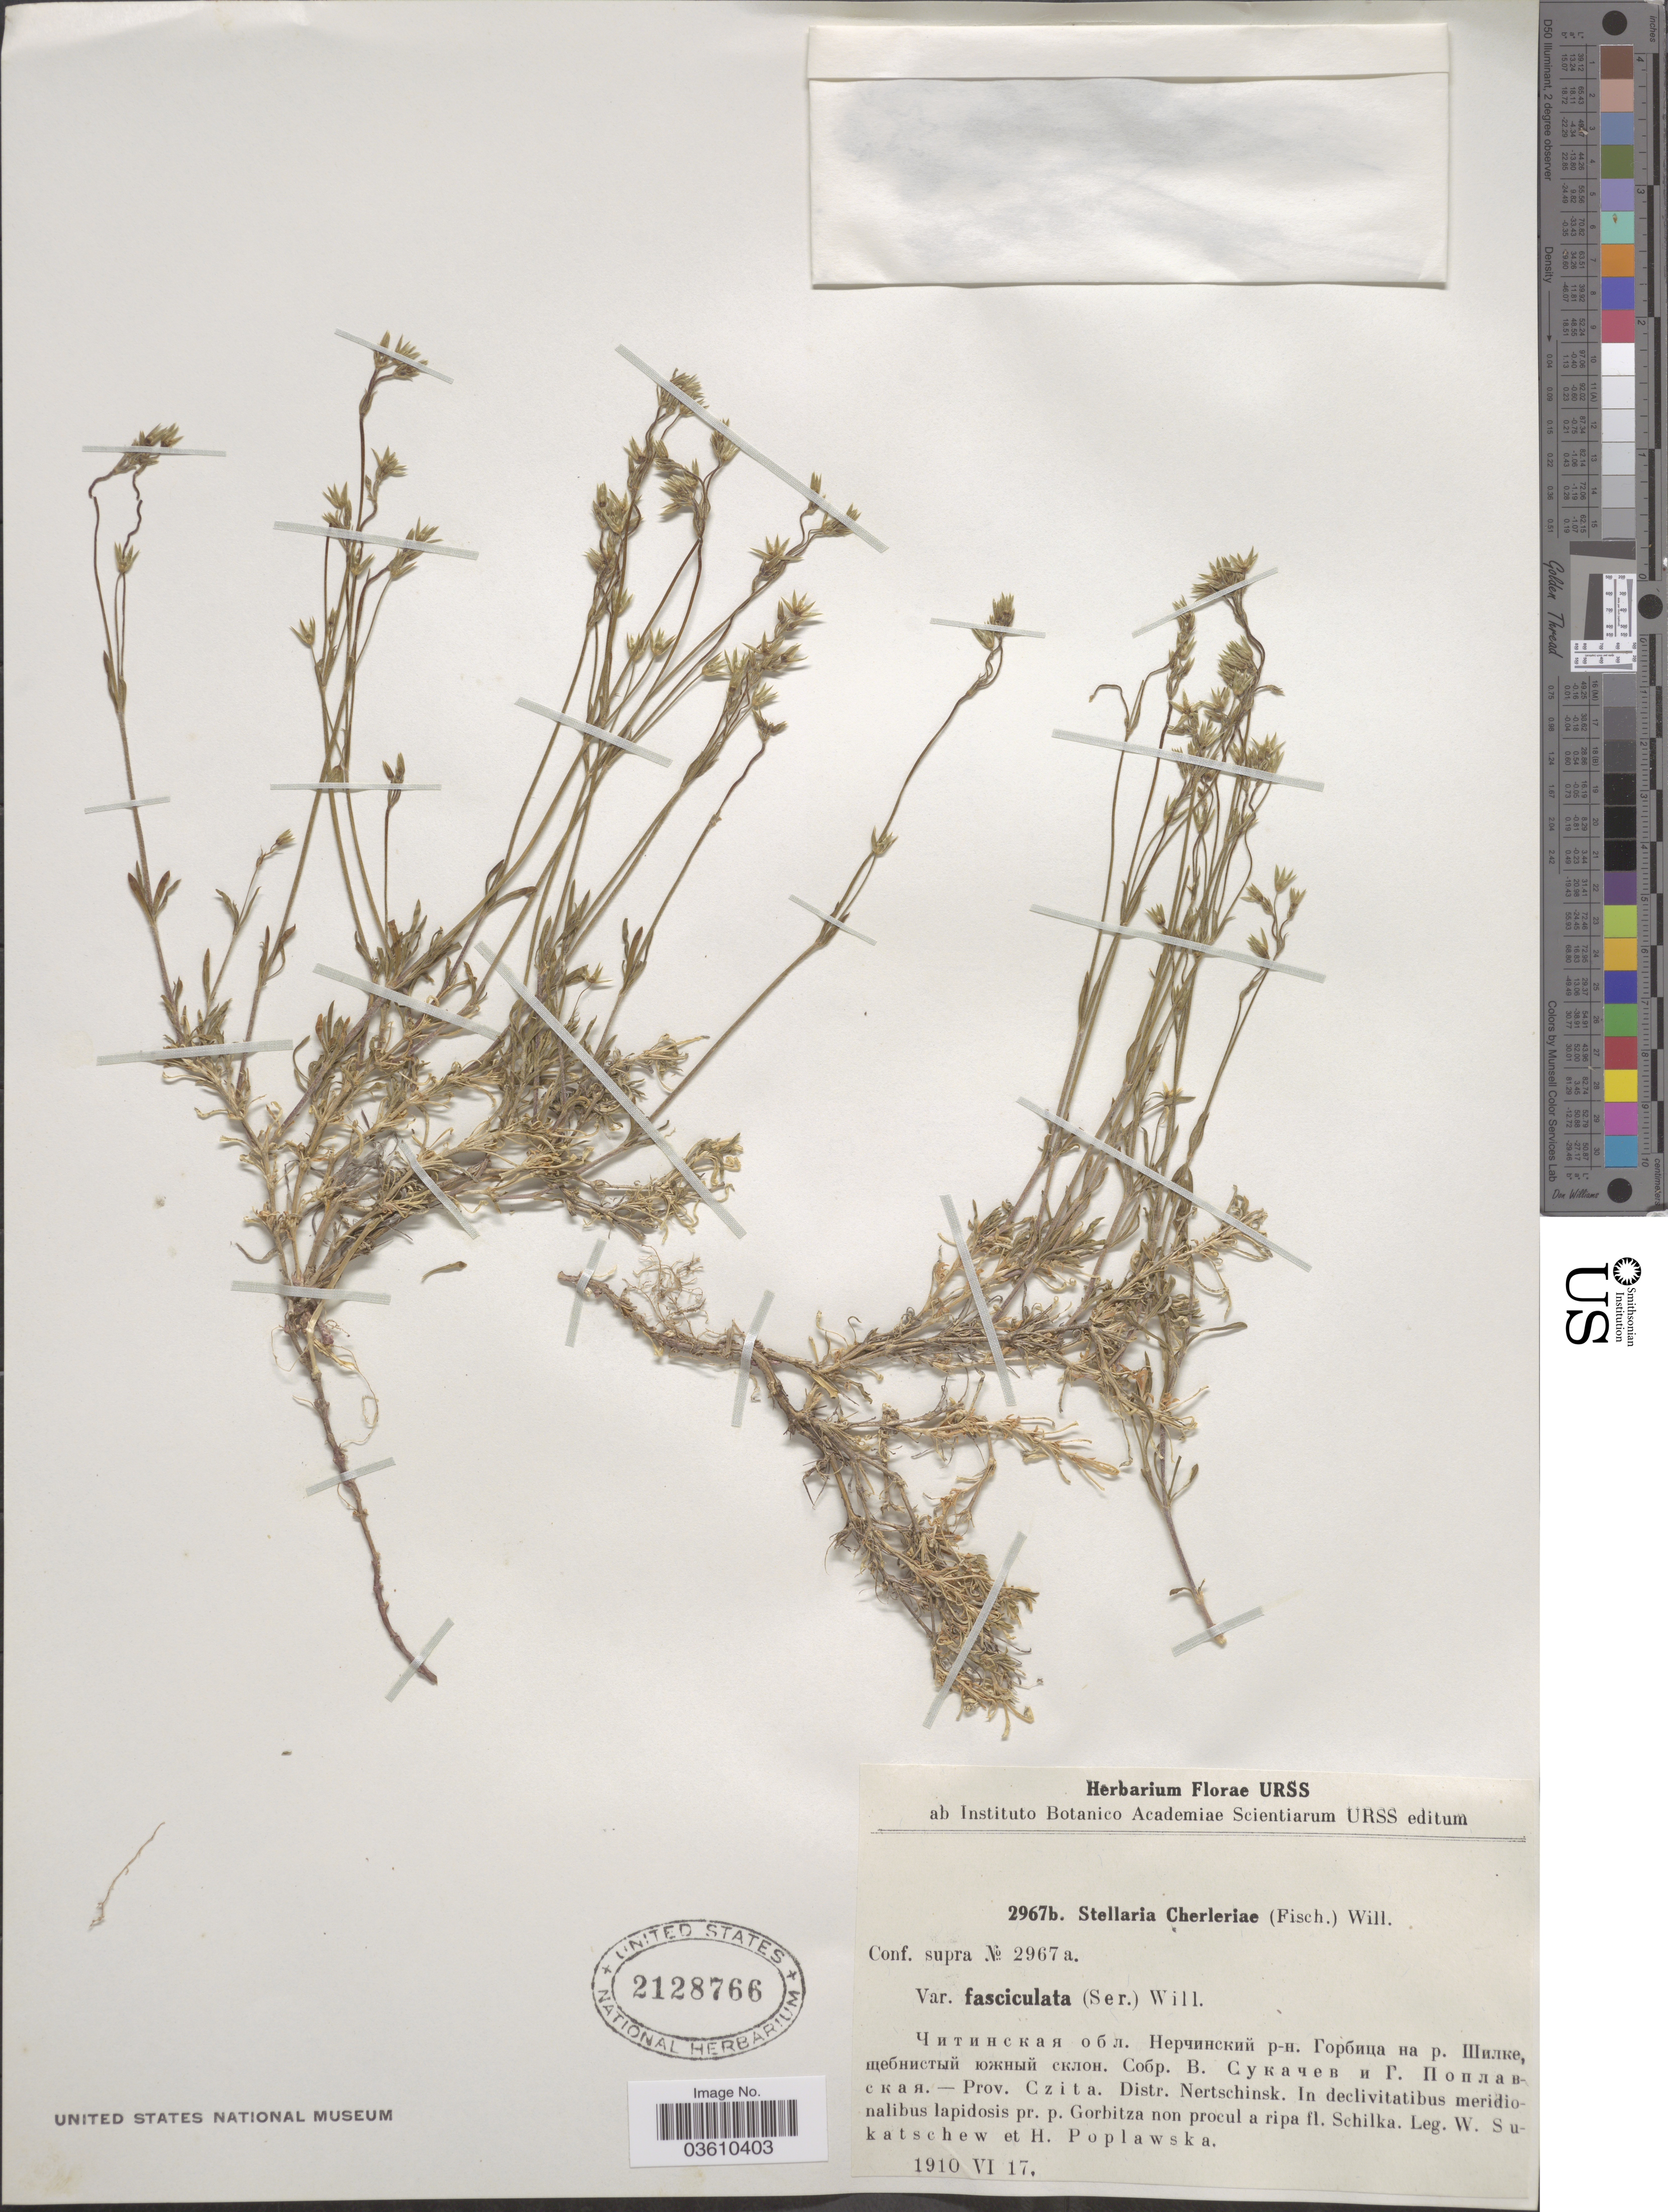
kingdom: Plantae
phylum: Tracheophyta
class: Magnoliopsida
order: Caryophyllales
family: Caryophyllaceae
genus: Adenonema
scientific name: Adenonema cherleriae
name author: (Fisch. ex Ser.) M.T. Sharples & E.A. Tripp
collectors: W. Sukatschew & H. Poplawska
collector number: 2967b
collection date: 1910-06-17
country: Russian Federation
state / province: Zabaykalsky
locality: Prov. Czita. Distr. Nertschinsk. In declivitatibus meridionalibus lapidosis pr. p. Gorbitza non procul a ripa fl. Schilka.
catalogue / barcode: US 2128766